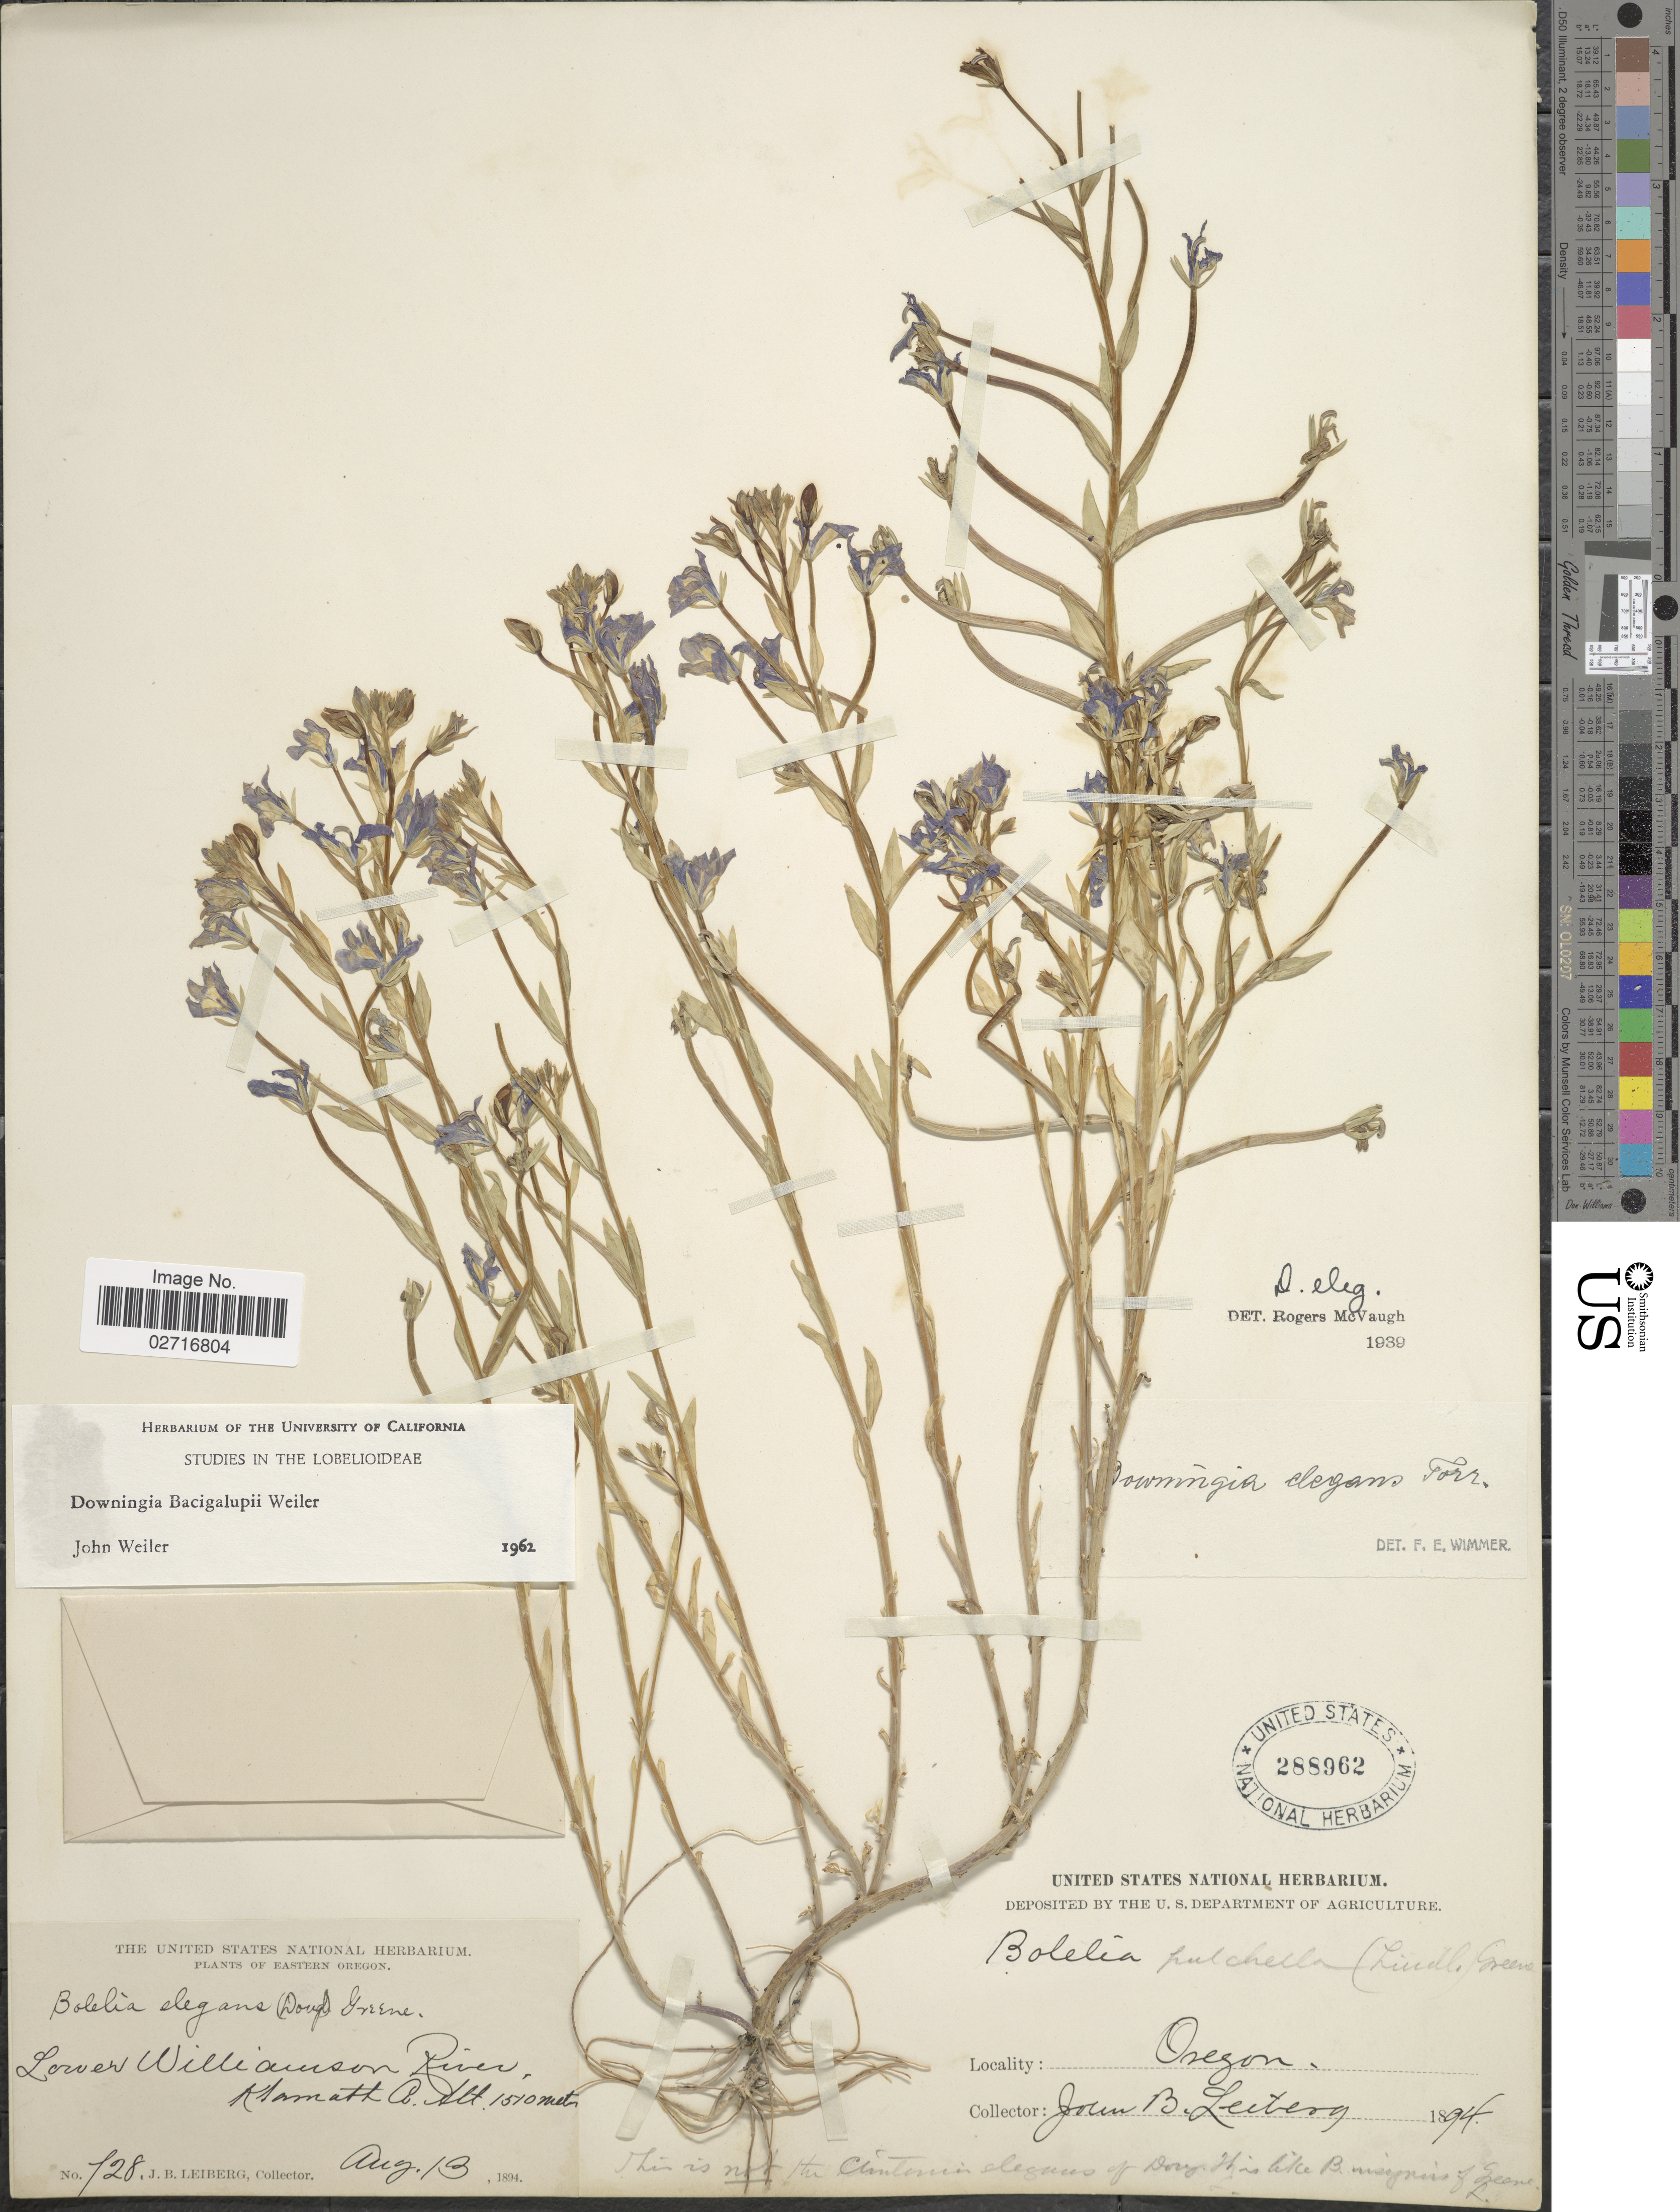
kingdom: Plantae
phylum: Tracheophyta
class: Magnoliopsida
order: Asterales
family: Campanulaceae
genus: Downingia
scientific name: Downingia bacigalupii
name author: Weiler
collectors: J. B. Leiberg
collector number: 728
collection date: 1894-08-13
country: United States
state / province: Oregon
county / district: Klamath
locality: Eastern Oregon. Lower Williamson River, Klamath Co.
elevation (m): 1510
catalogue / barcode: US 288962